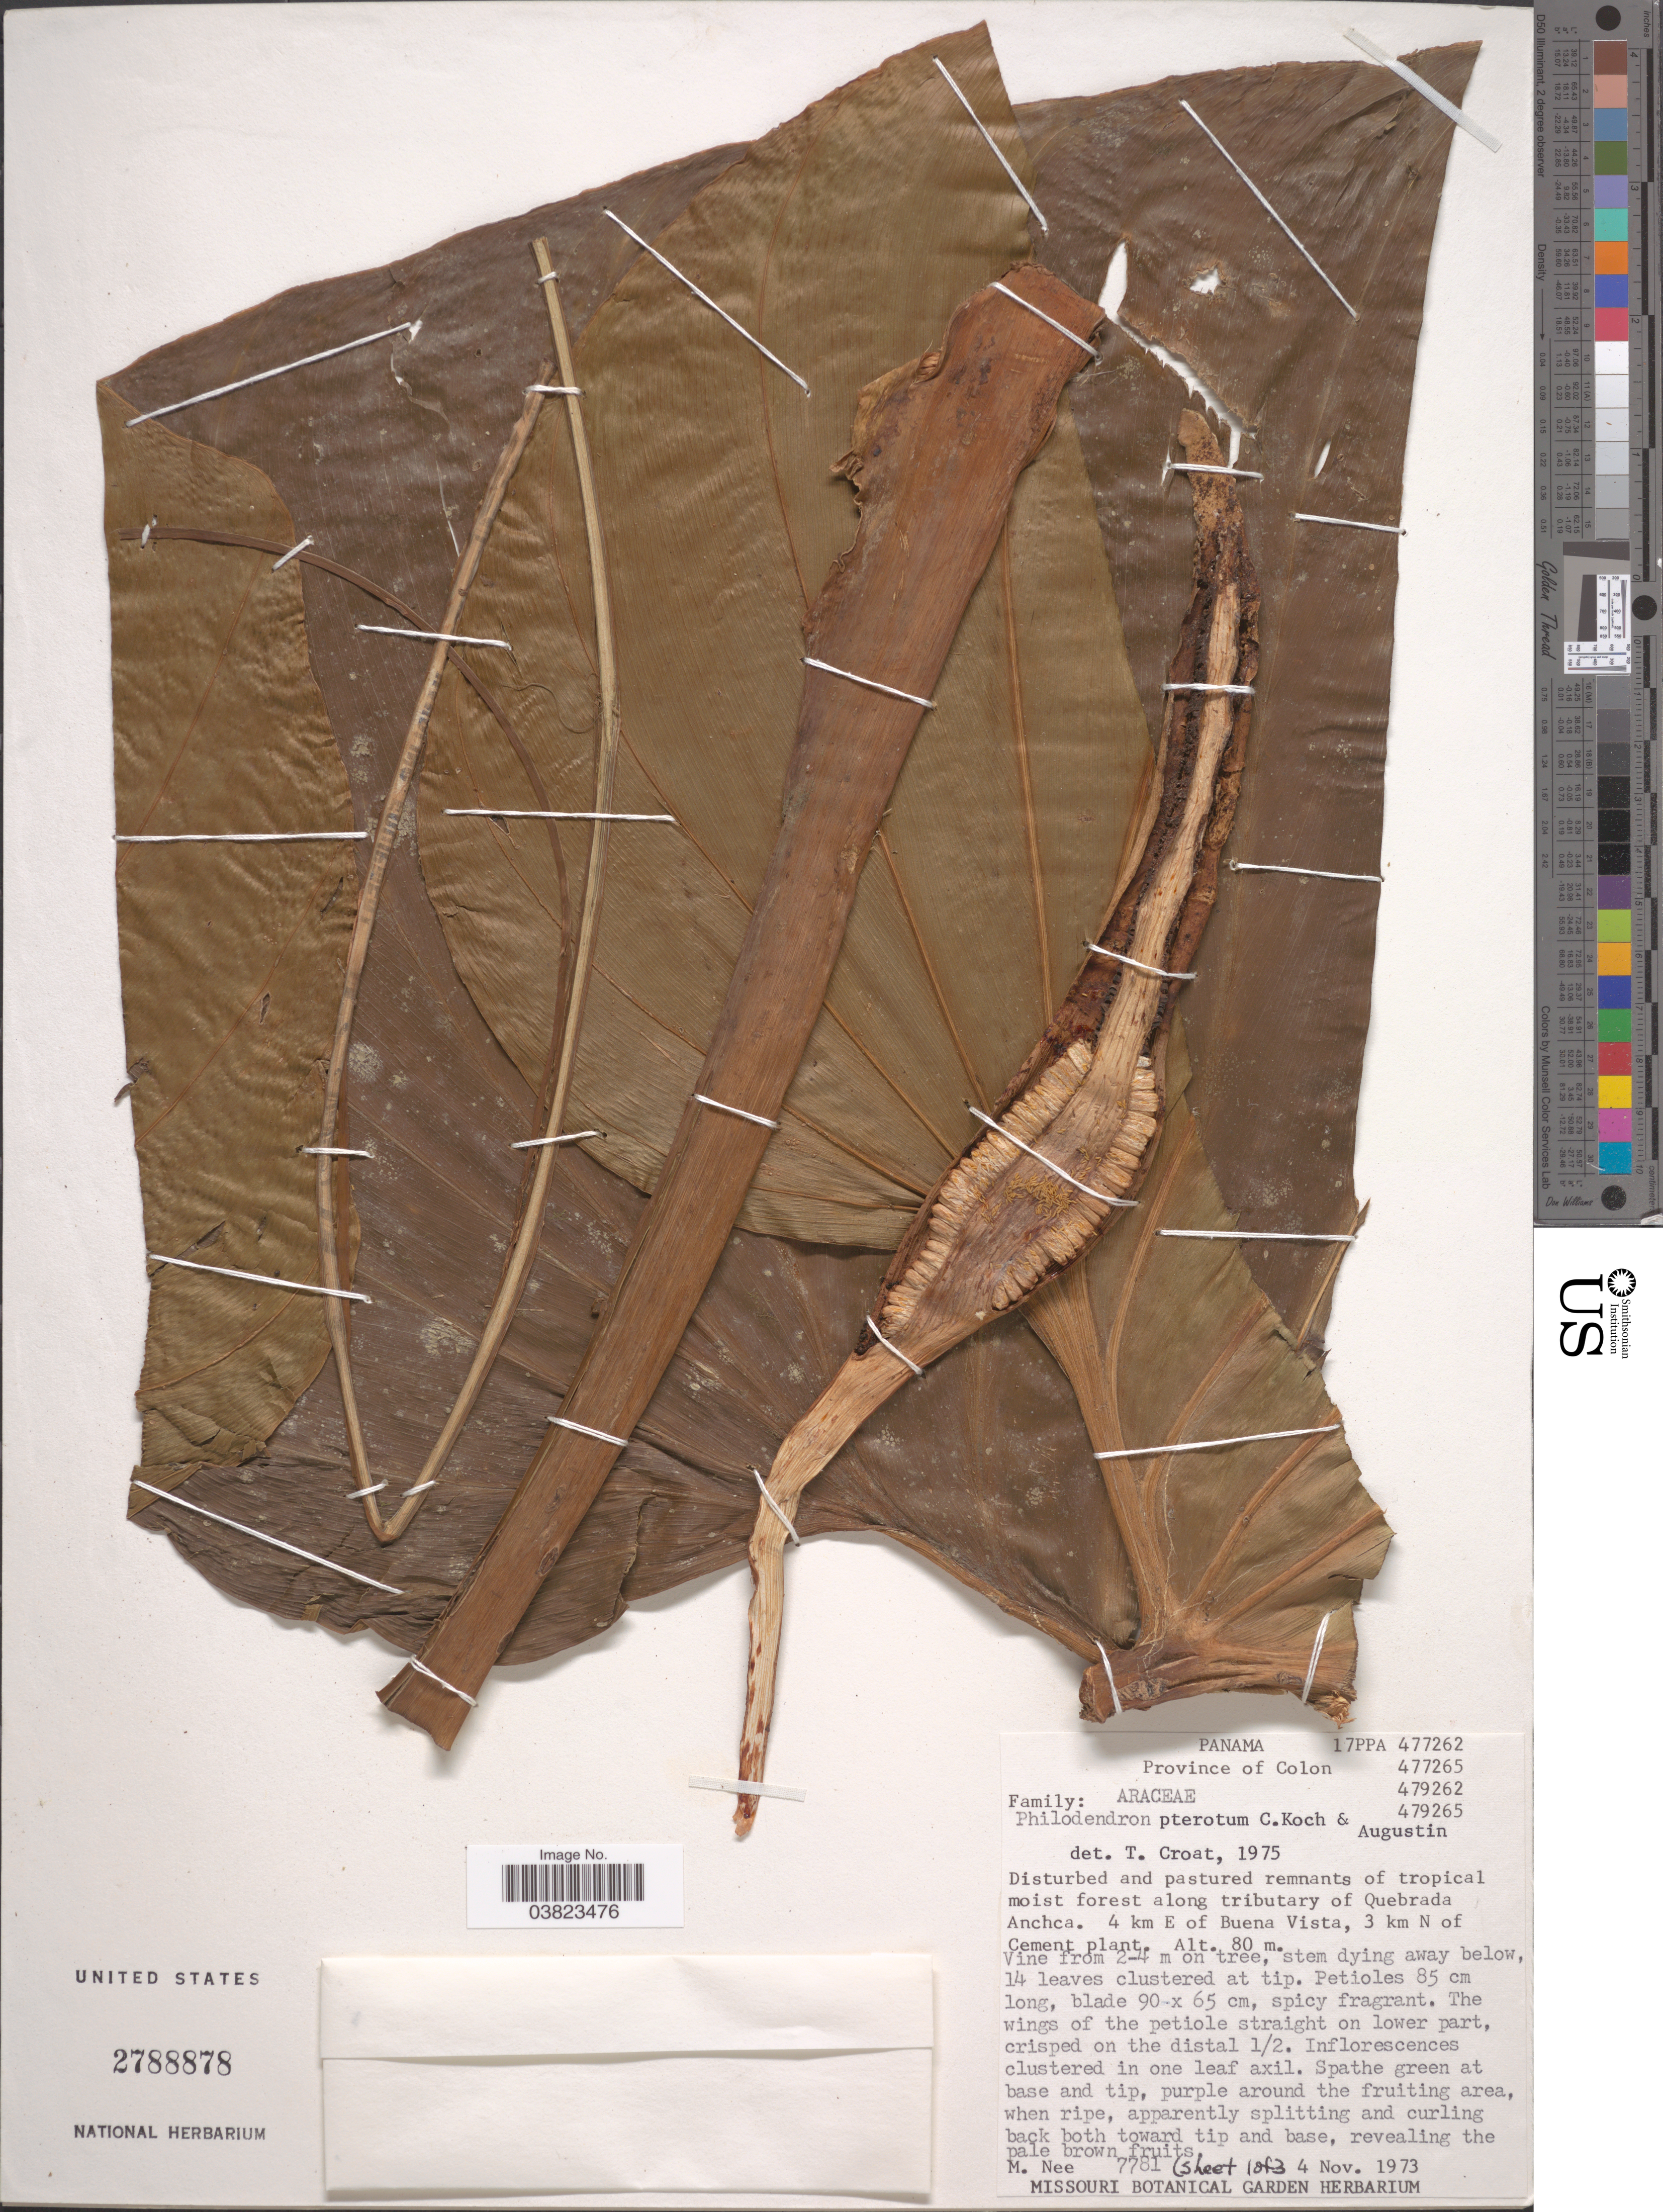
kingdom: Plantae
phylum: Tracheophyta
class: Liliopsida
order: Alismatales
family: Araceae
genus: Philodendron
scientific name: Philodendron pterotum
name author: K. Koch & Augustin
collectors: M. Nee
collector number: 7781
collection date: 1973-11-04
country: Panama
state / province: Colón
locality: Disturbed and pastured remnants of tropical moist forest along tributary of Quebrada Anchca. 4 km E of Buena Vista, 3 km N of Cement plant.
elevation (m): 80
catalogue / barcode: US 2788878